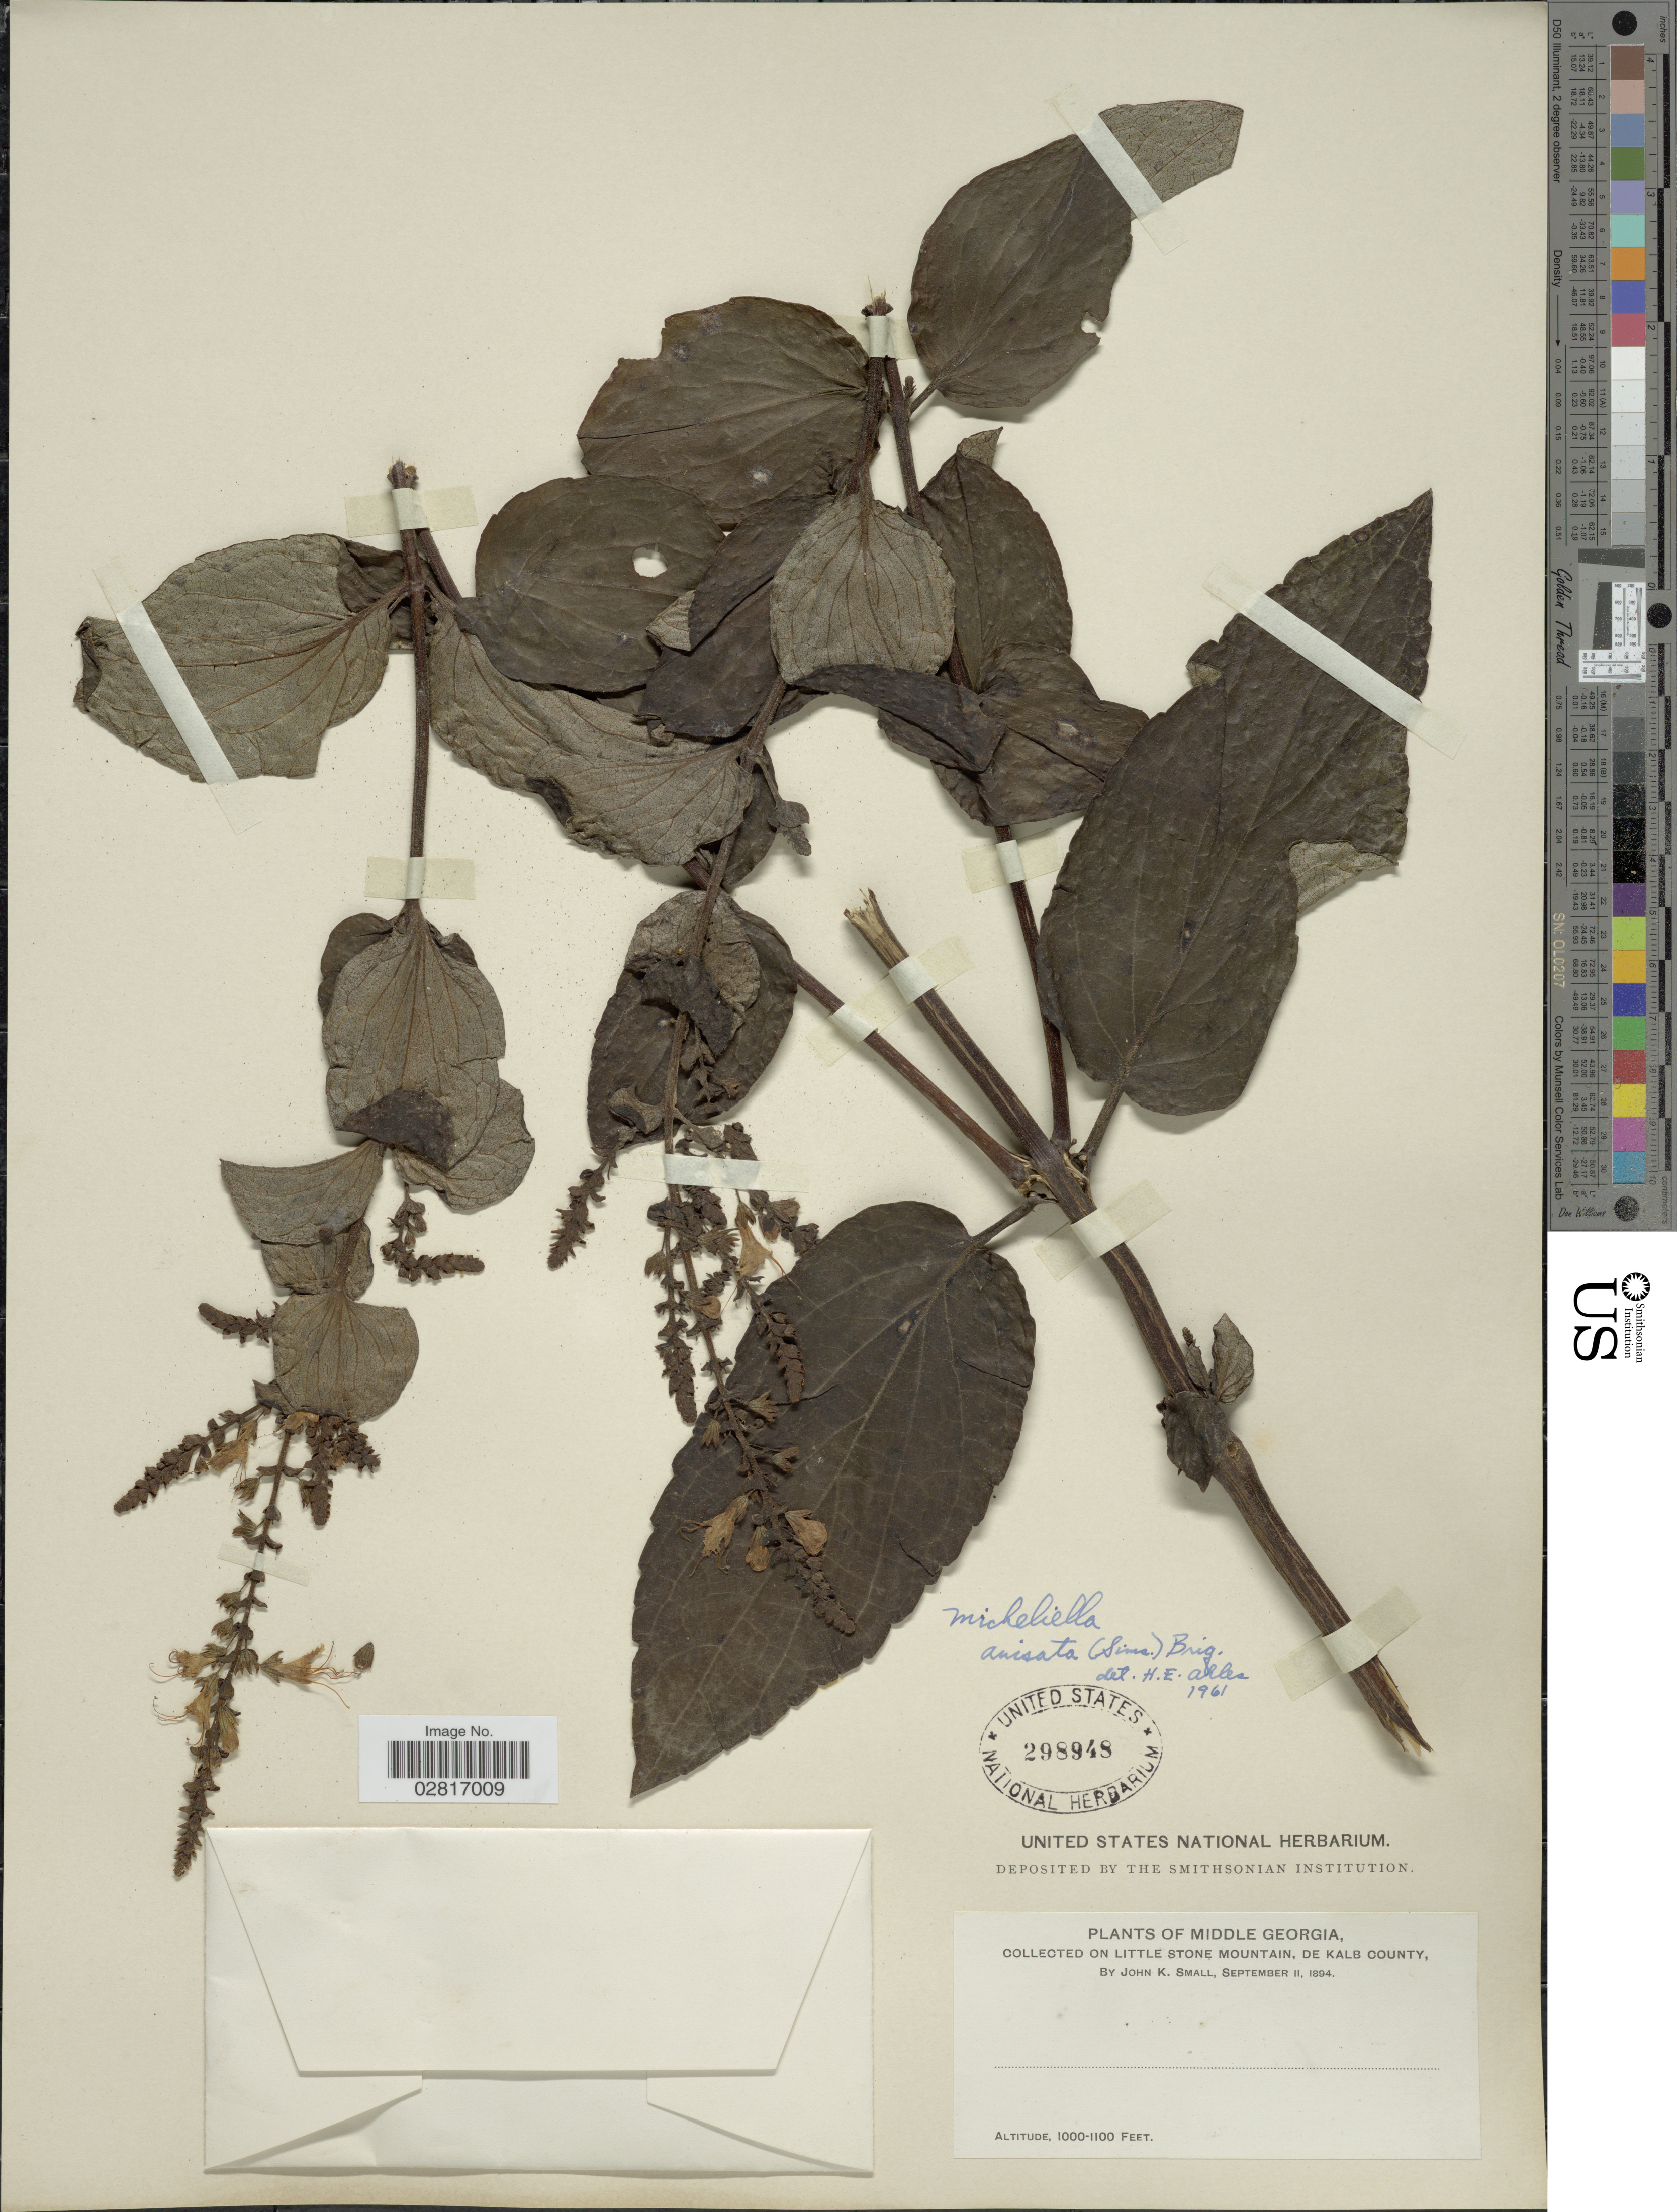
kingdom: Plantae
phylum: Tracheophyta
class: Magnoliopsida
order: Lamiales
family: Lamiaceae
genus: Collinsonia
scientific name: Collinsonia anisata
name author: Sims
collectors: J. K. Small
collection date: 1894-09-11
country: United States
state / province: Georgia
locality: Middle Georgia, Little Stone Mountain, De Kalb County.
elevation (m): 305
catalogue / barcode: US 298948